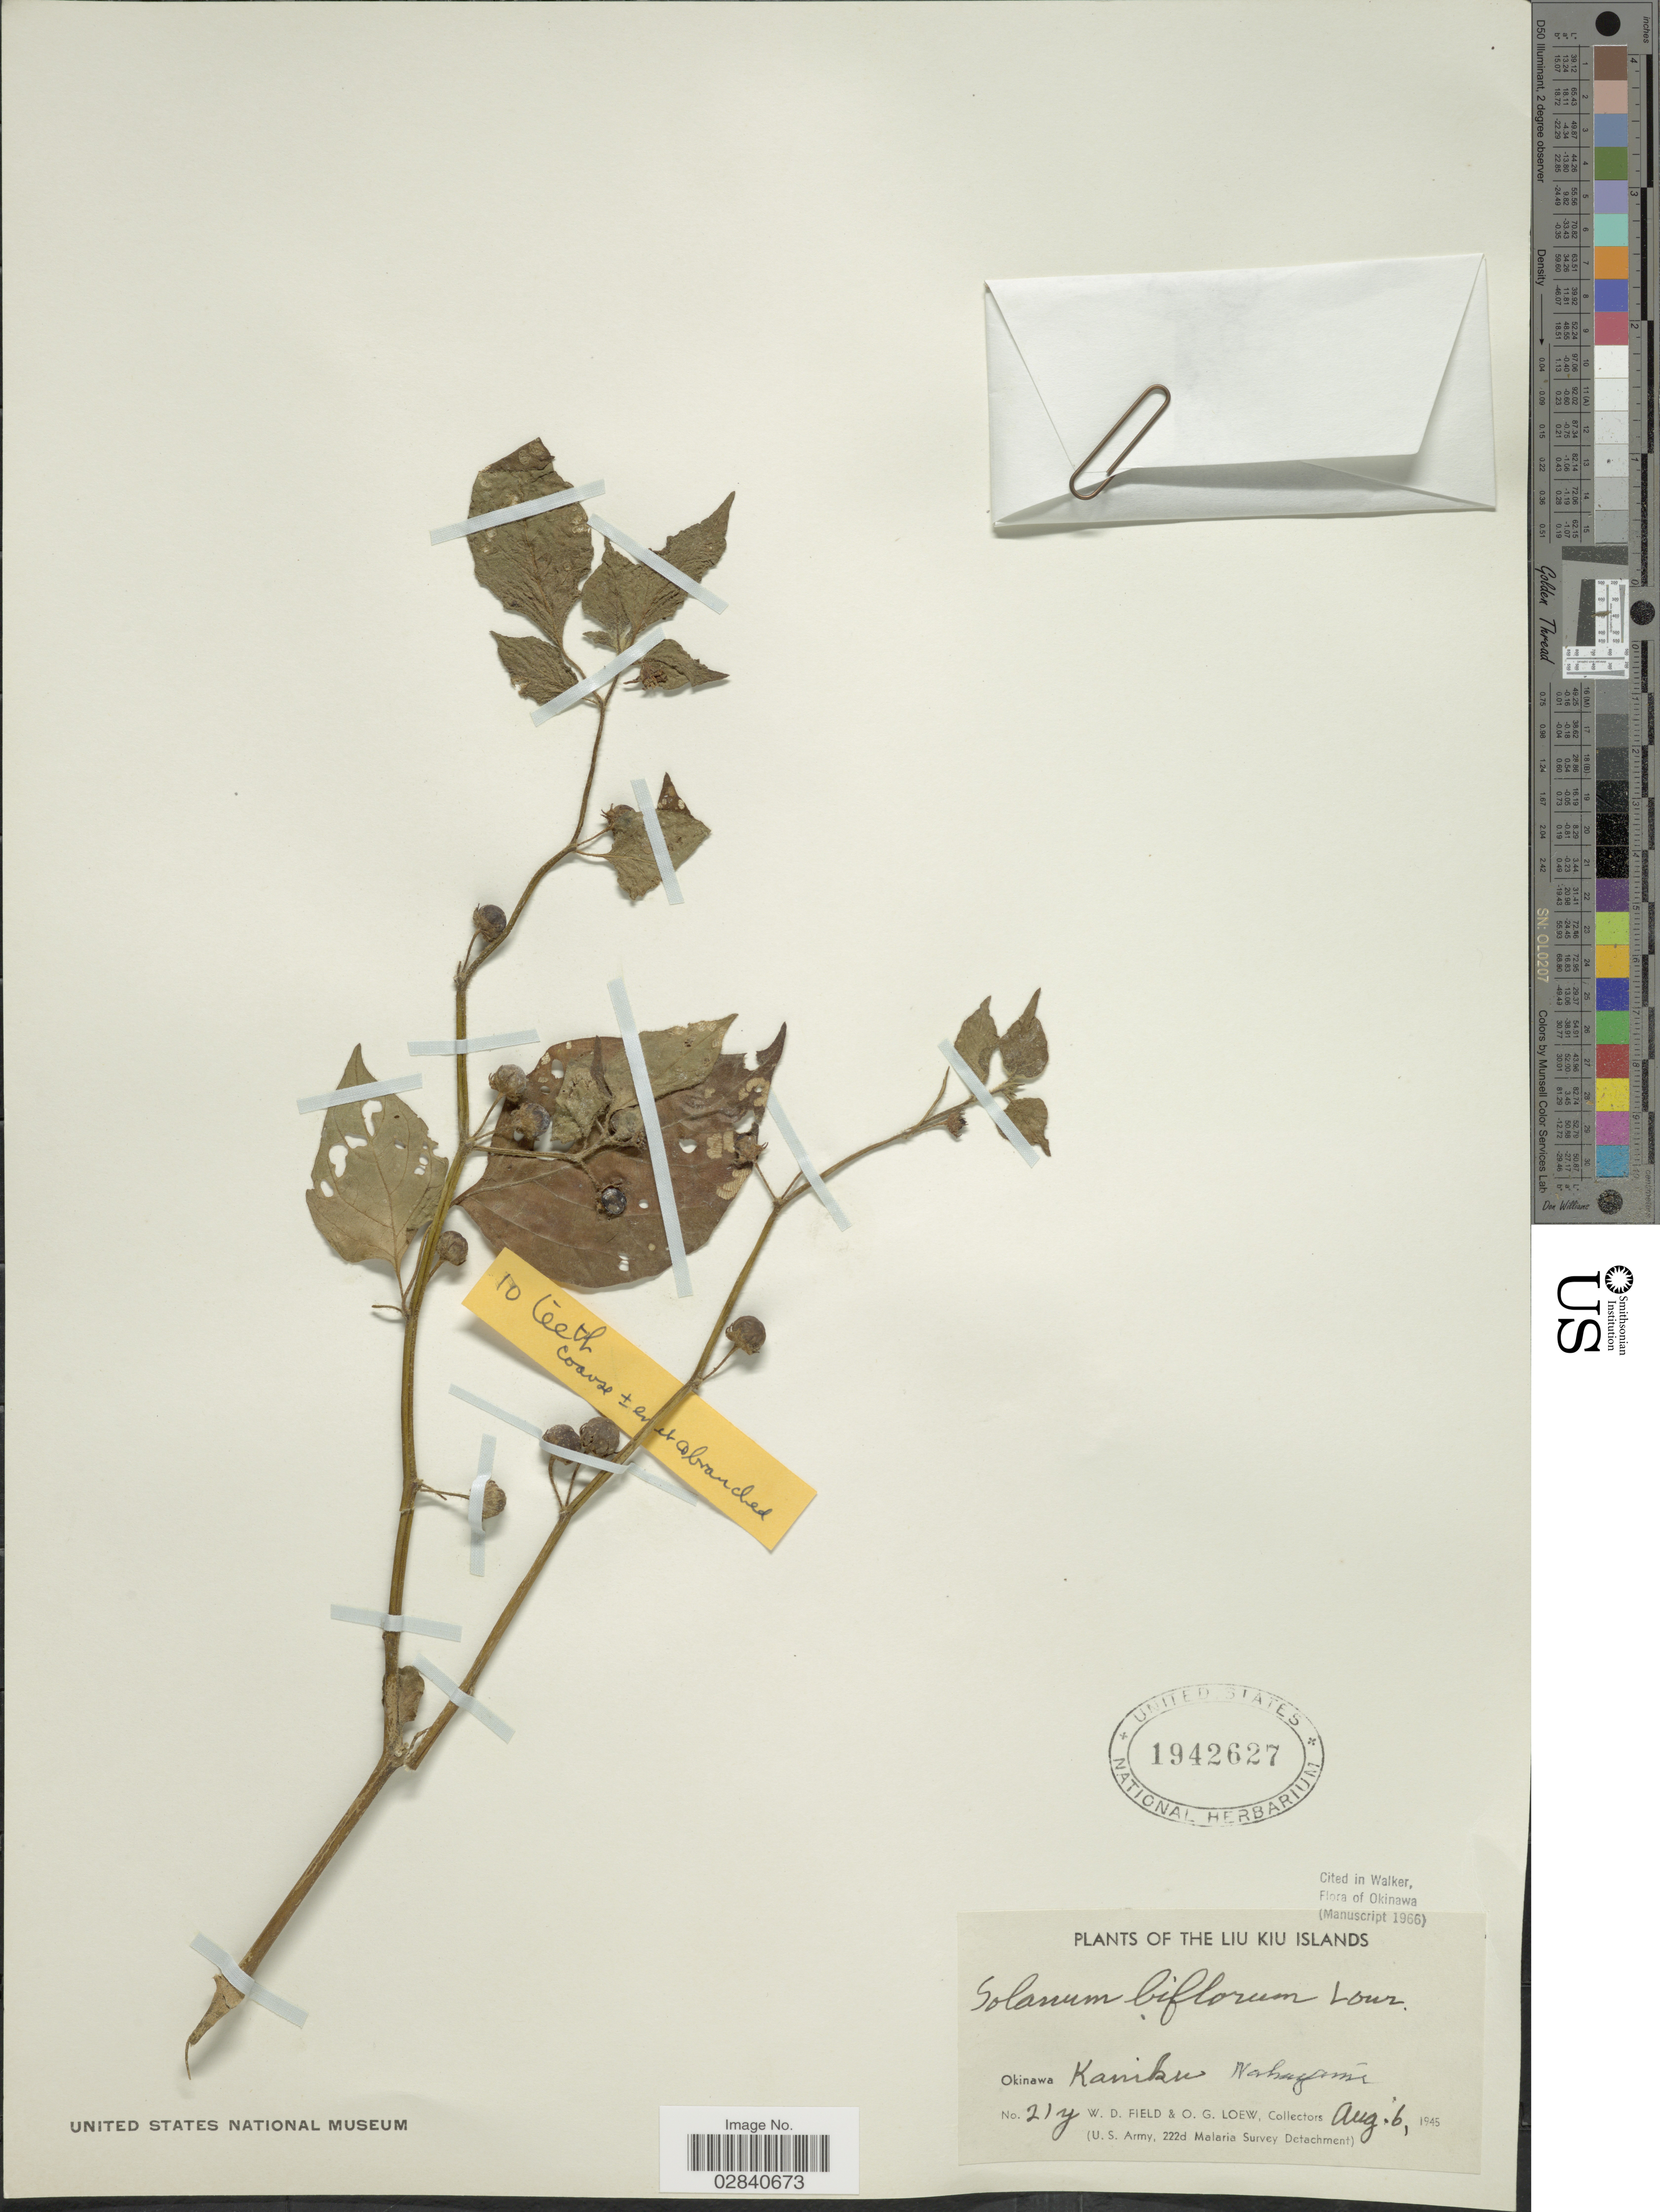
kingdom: Plantae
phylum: Tracheophyta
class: Magnoliopsida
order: Solanales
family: Solanaceae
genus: Lycianthes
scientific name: Lycianthes biflora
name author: (Lour.) Bitter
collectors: W. D. Field & O. G. Loew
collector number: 21y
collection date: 1945-08-06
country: Japan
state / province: Okinawa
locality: Liu Kiu Islands. Kaniku, Nakagami.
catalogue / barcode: US 1942627